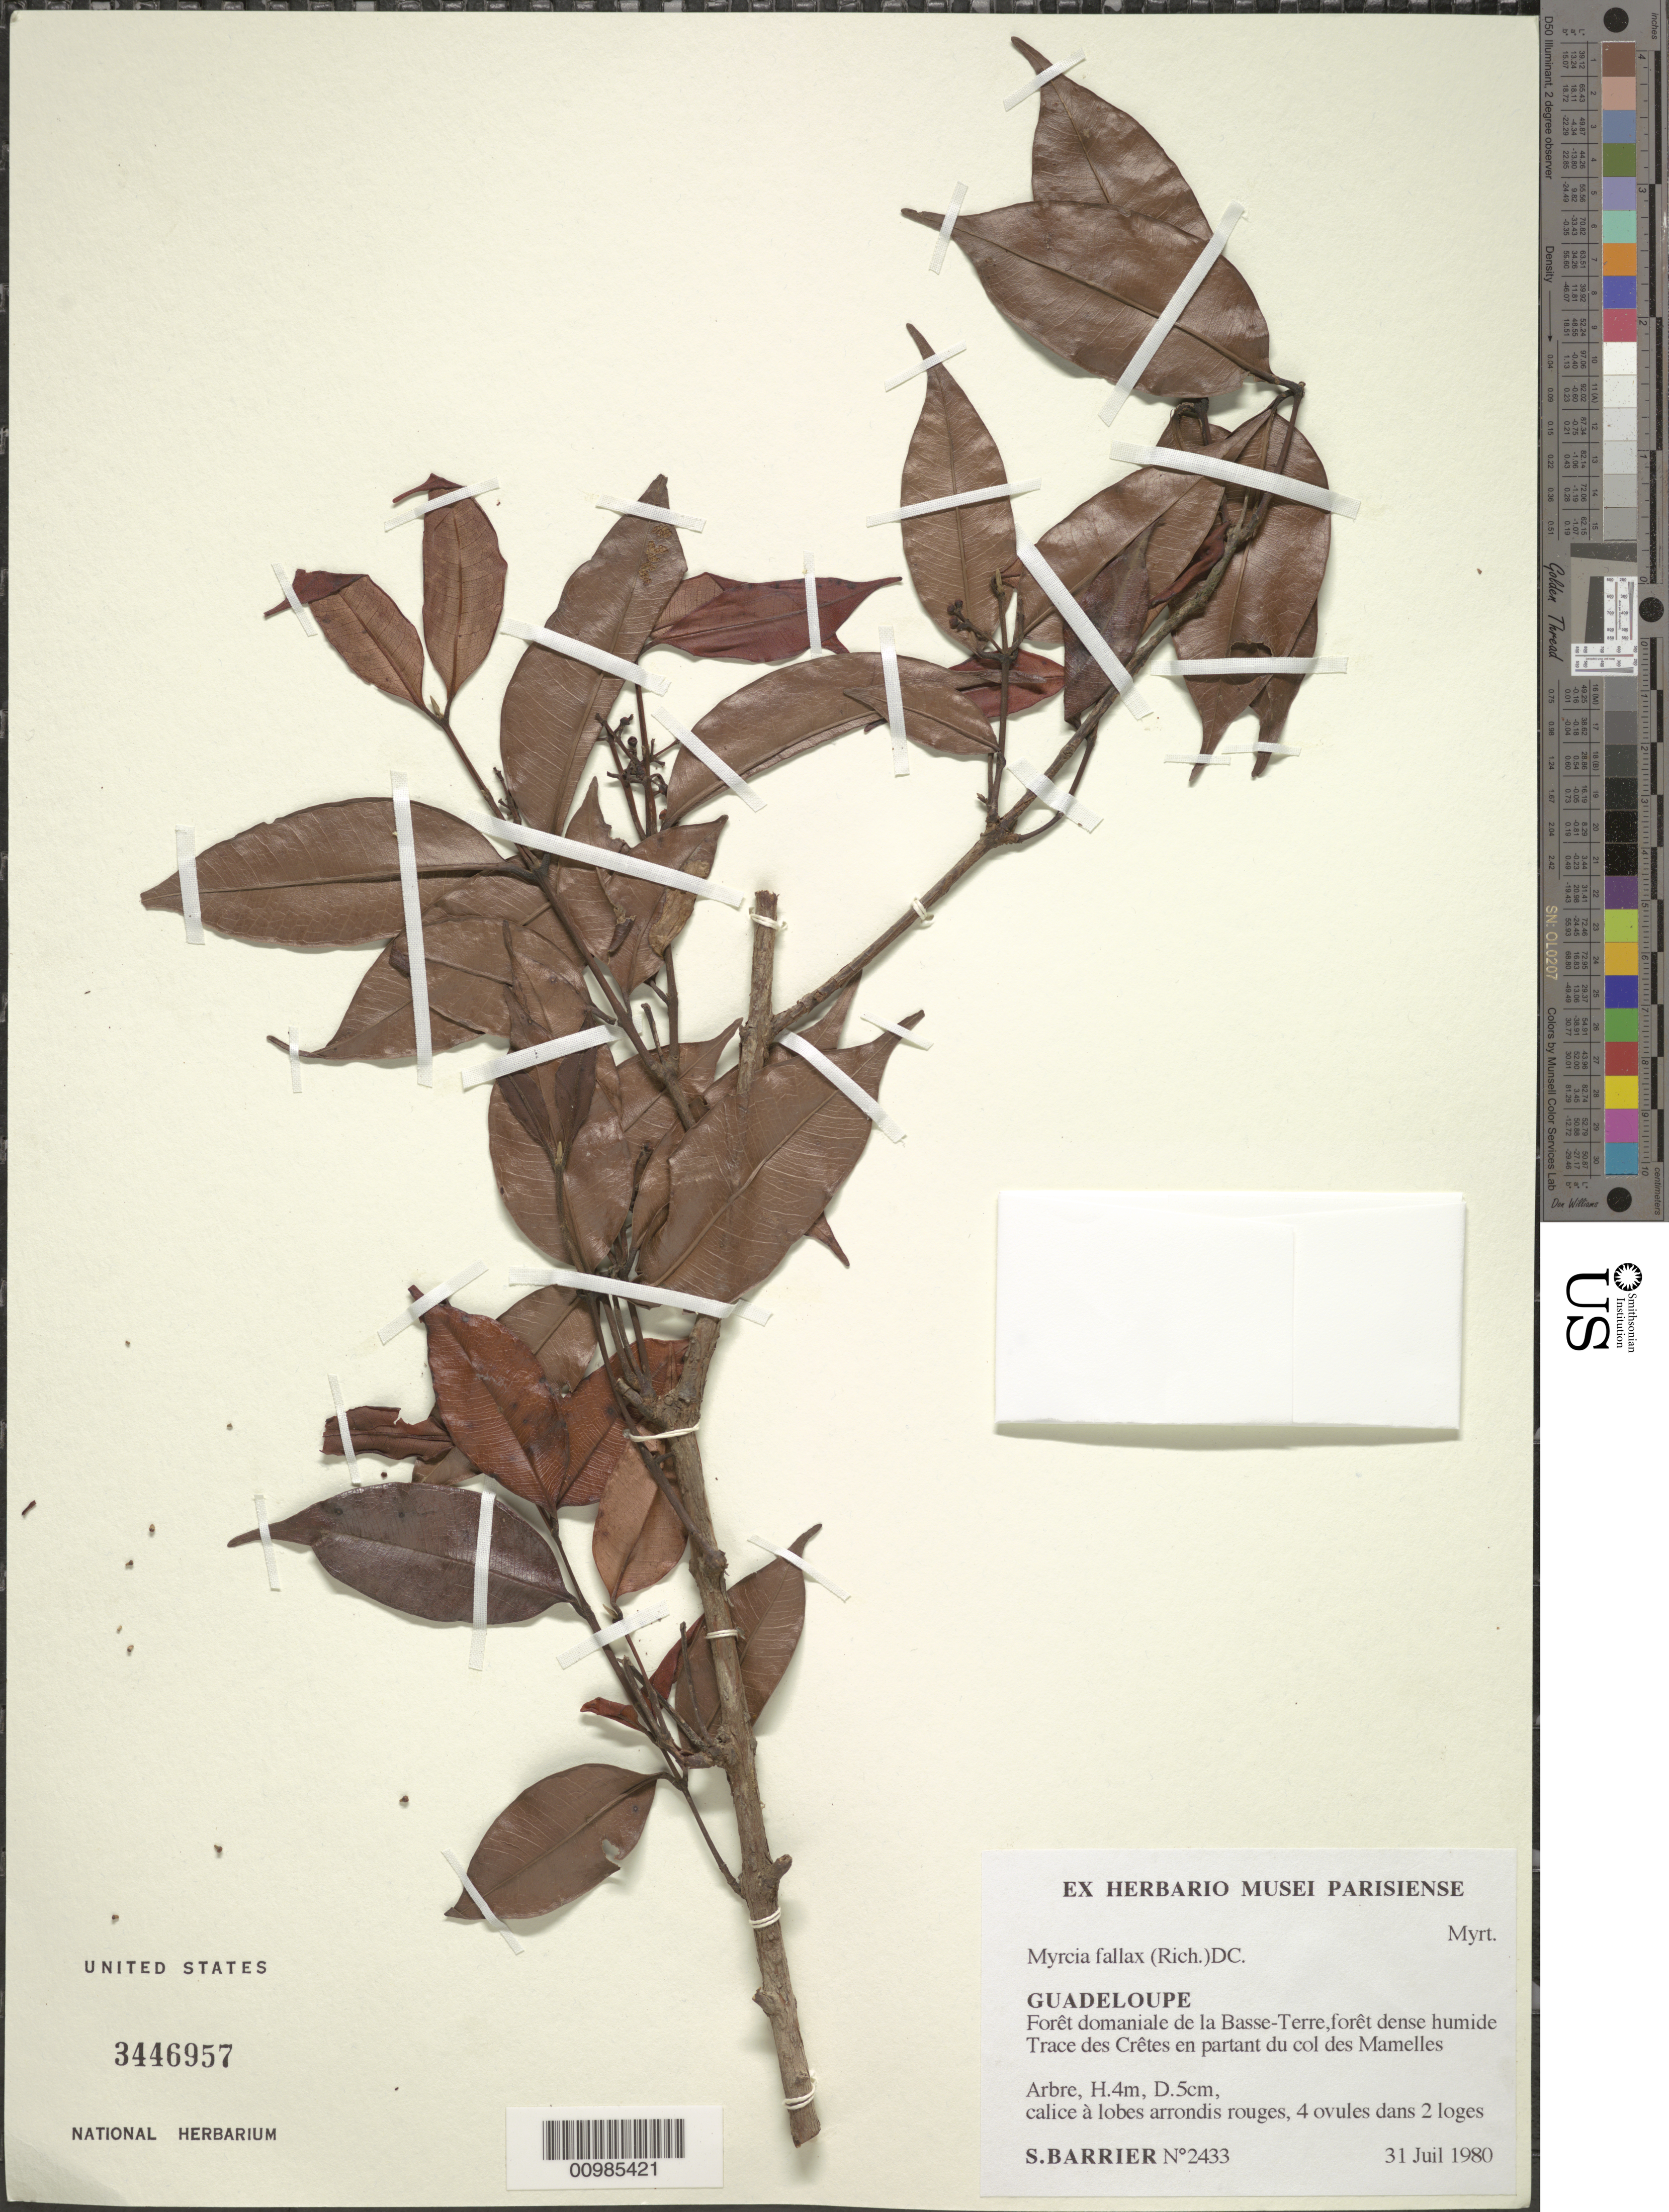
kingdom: Plantae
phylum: Tracheophyta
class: Magnoliopsida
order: Myrtales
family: Myrtaceae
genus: Myrcia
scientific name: Myrcia fallax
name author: (Rich.) DC.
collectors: S. Barrier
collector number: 2433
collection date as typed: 31 Jul 1980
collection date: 1980-07-31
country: Guadeloupe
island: Basse Terre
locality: Trace de Cretes en partant du col des Mamelles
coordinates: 0 N, 0 E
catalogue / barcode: US 3446957